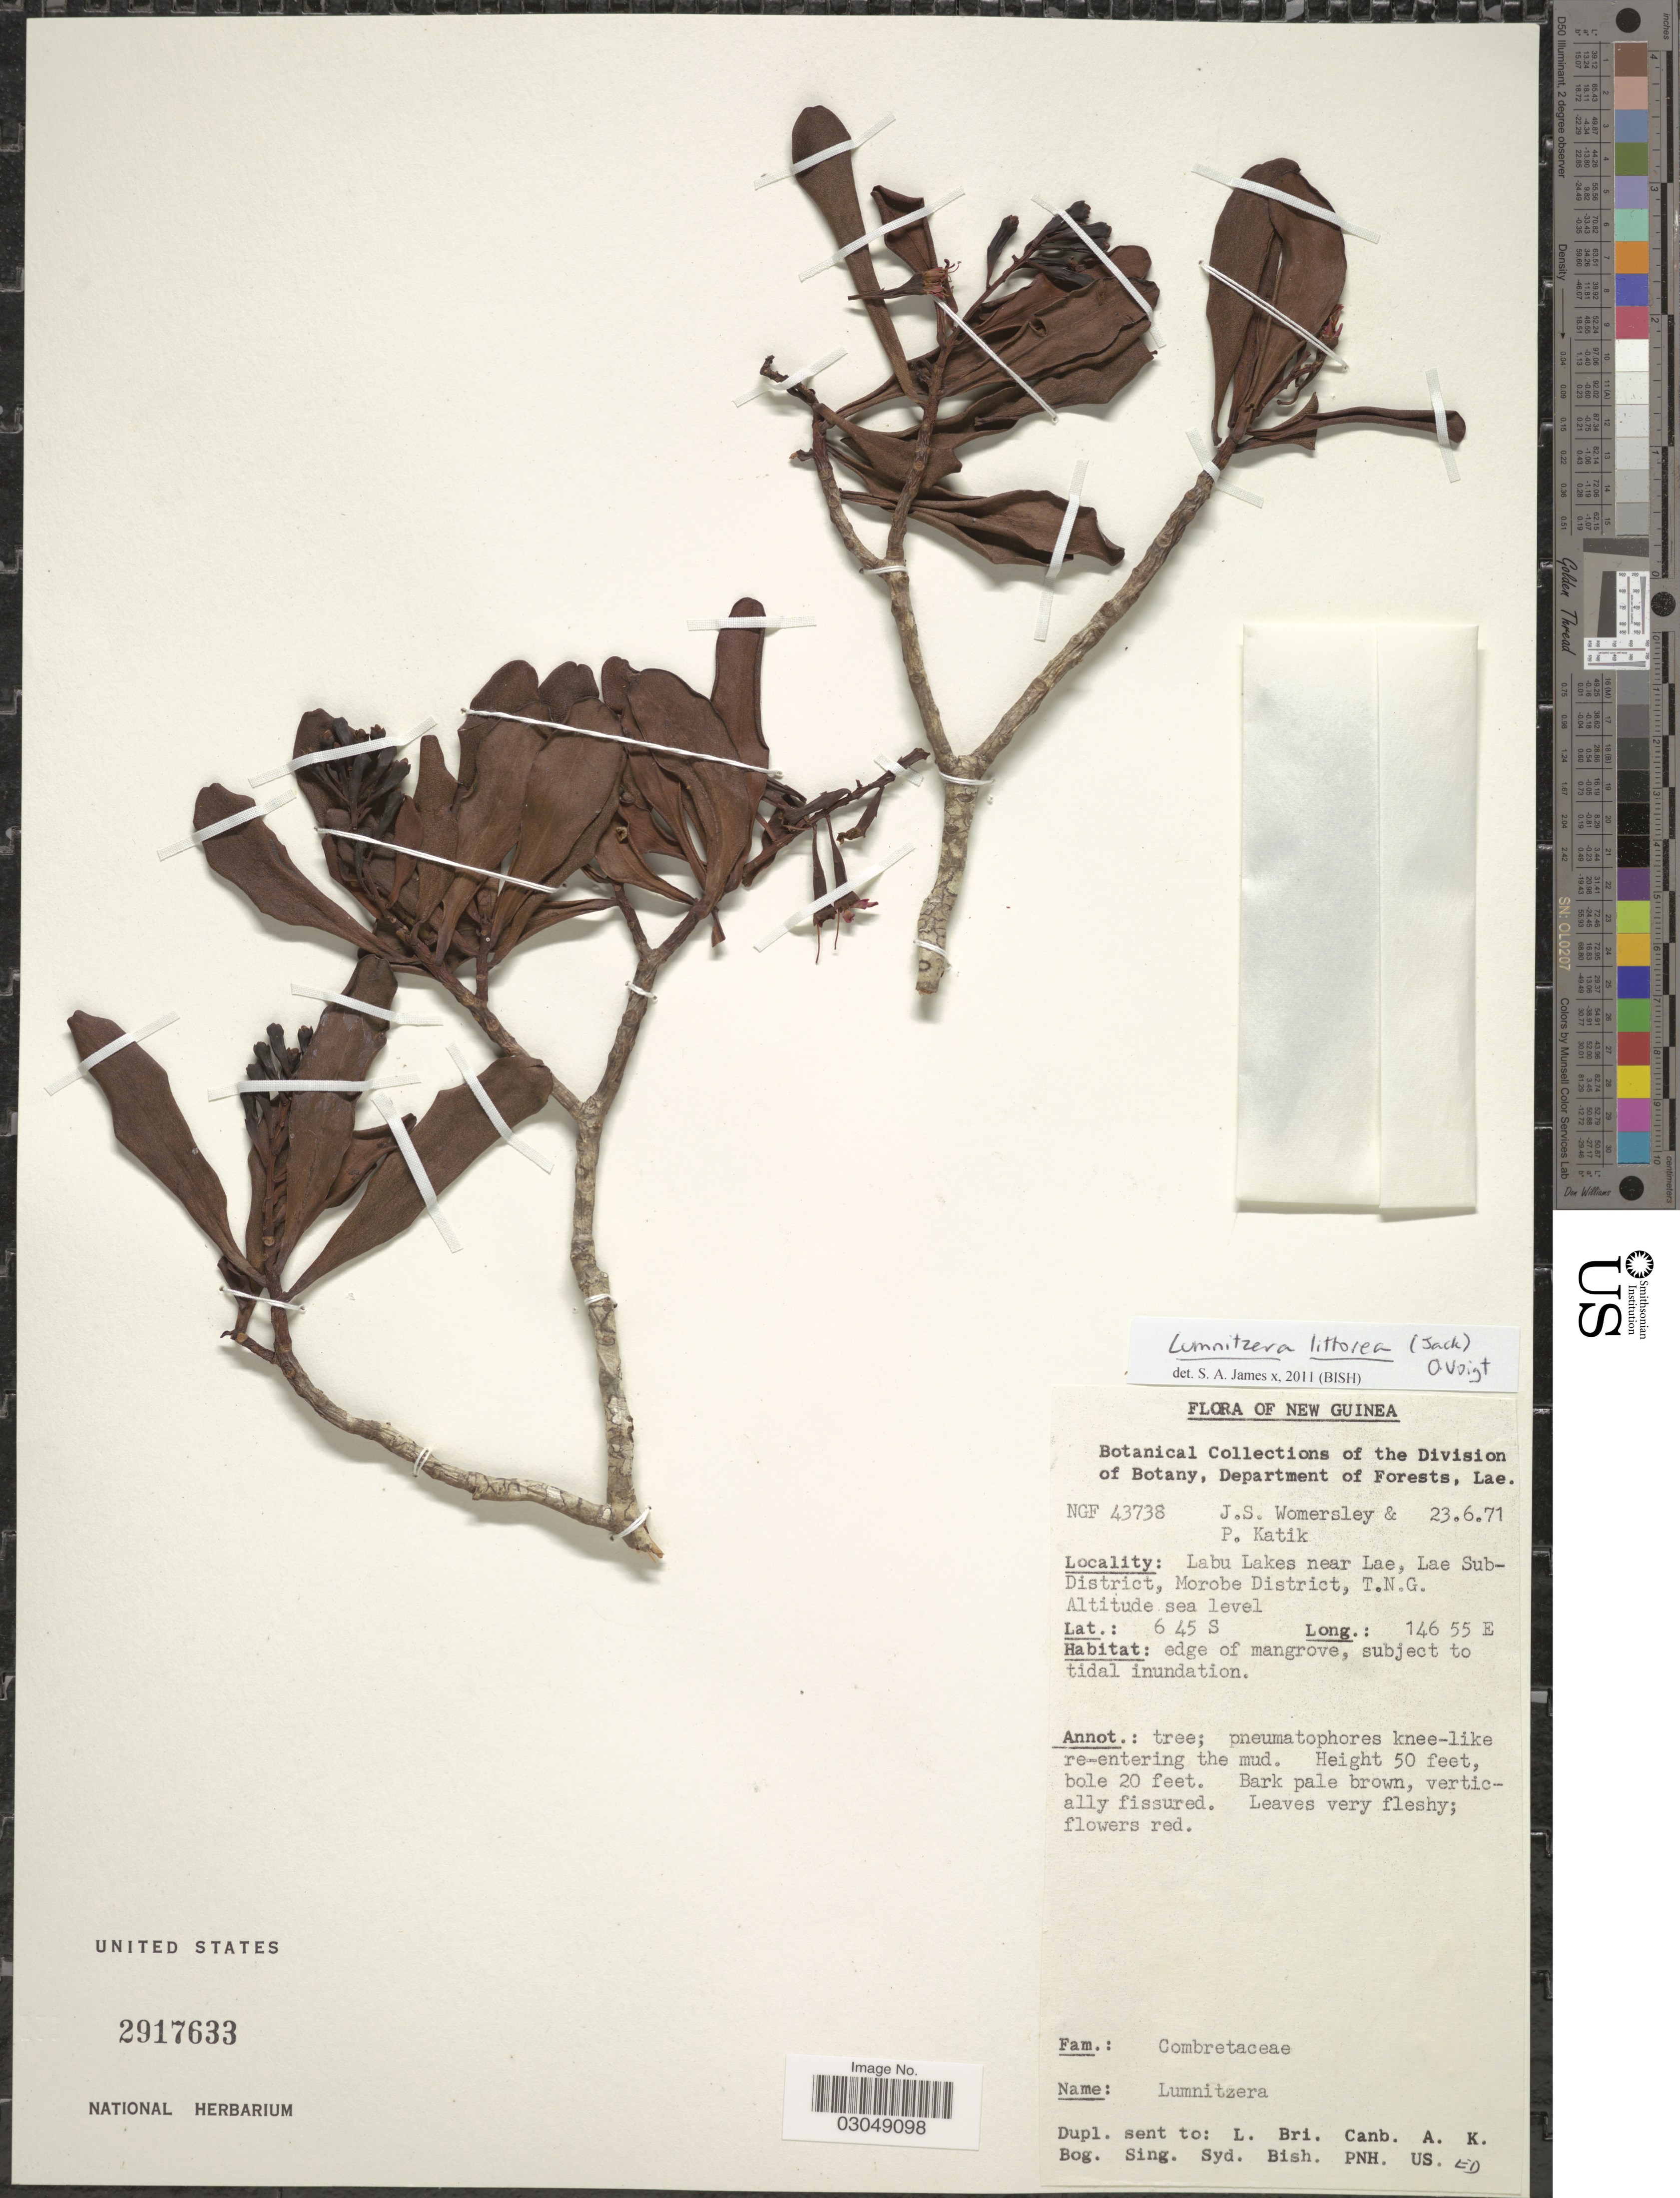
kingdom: Plantae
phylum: Tracheophyta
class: Magnoliopsida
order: Myrtales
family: Combretaceae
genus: Lumnitzera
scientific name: Lumnitzera littorea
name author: (Jack) Voight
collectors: J. S. Womersley & P. Katik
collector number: NGF43738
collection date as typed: Transcribed d/m/y: 23/6/71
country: Papua New Guinea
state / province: Morobe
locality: New Guinea. Labu Lakes near Lae, Lae Sub-District, Morobe District, T.N.G.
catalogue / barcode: US 2917633